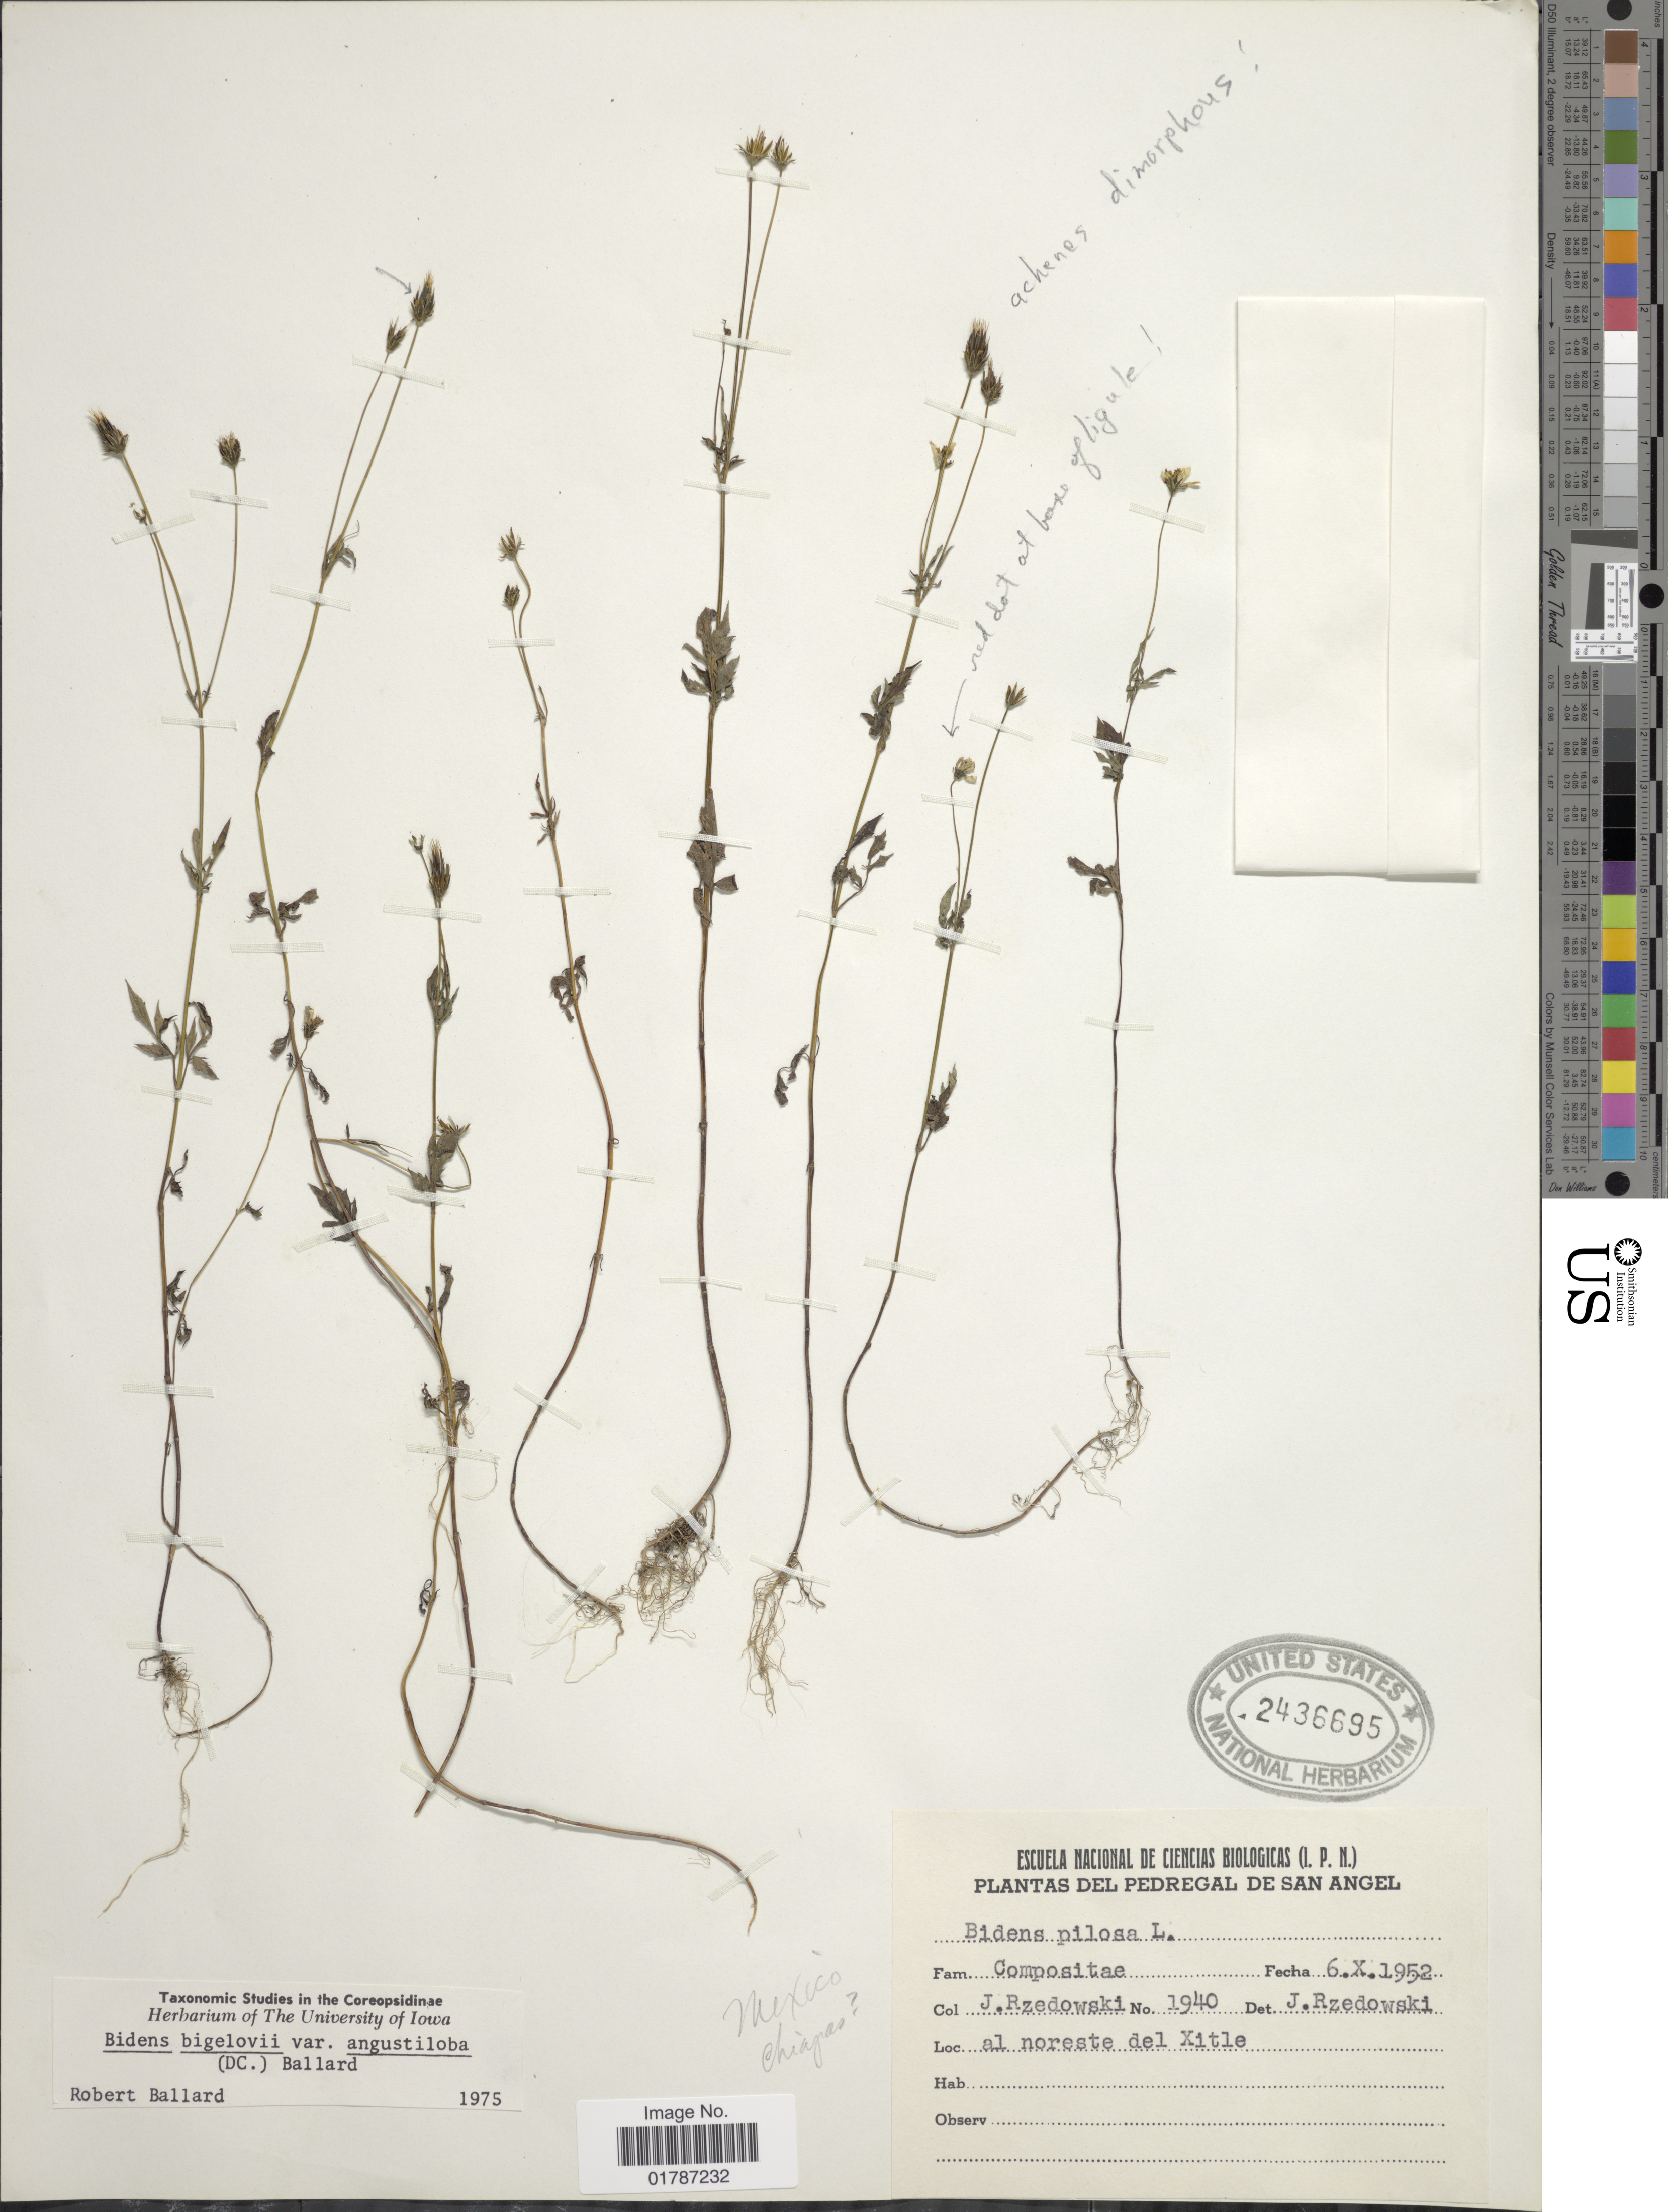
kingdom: Plantae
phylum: Tracheophyta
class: Magnoliopsida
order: Asterales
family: Asteraceae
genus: Bidens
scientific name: Bidens bigelovii var. angustiloba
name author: (DC.) Ballard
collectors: J. Rzedowski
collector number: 1940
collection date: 1952-10-06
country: Mexico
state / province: Chiapas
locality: Del Pedregal de San Angel, Al noreste del Xitle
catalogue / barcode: US 2436695